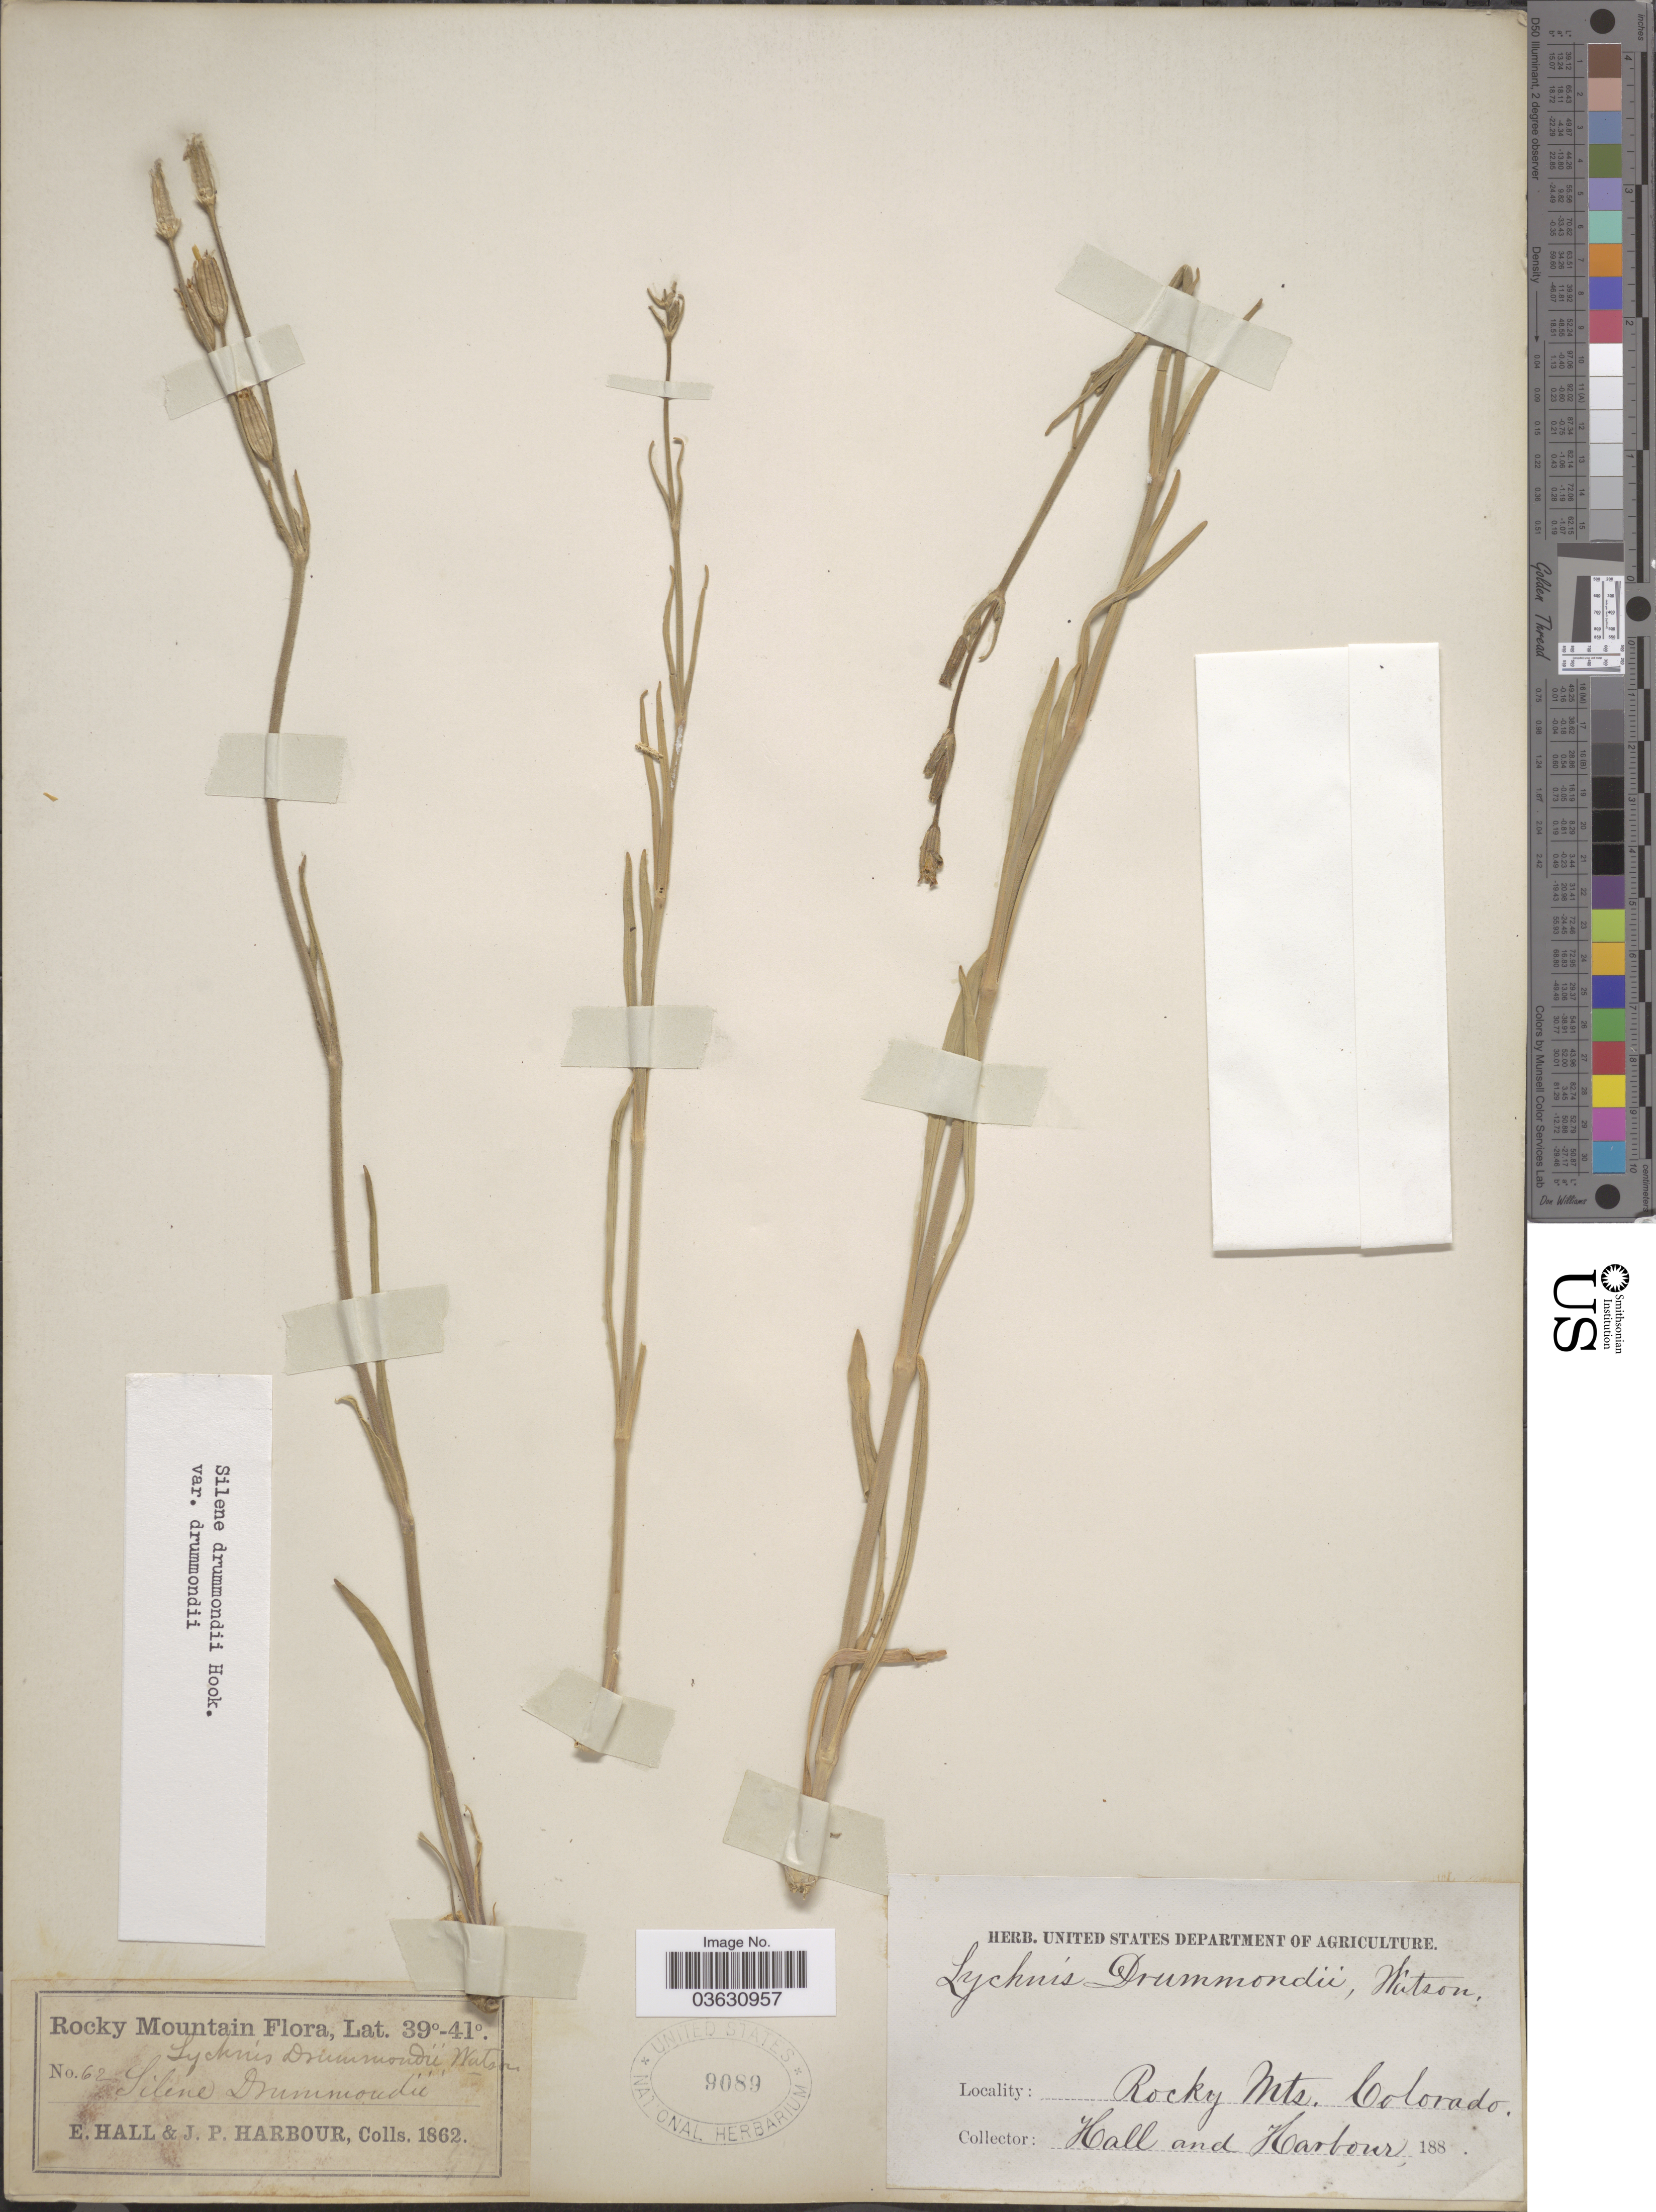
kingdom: Plantae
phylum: Tracheophyta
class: Magnoliopsida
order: Caryophyllales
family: Caryophyllaceae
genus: Silene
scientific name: Silene drummondii var. drummondii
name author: Hook.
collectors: E. Hall & J. Harbour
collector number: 62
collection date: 1862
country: United States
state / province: Colorado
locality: Rocky Mountain.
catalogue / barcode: US 9089